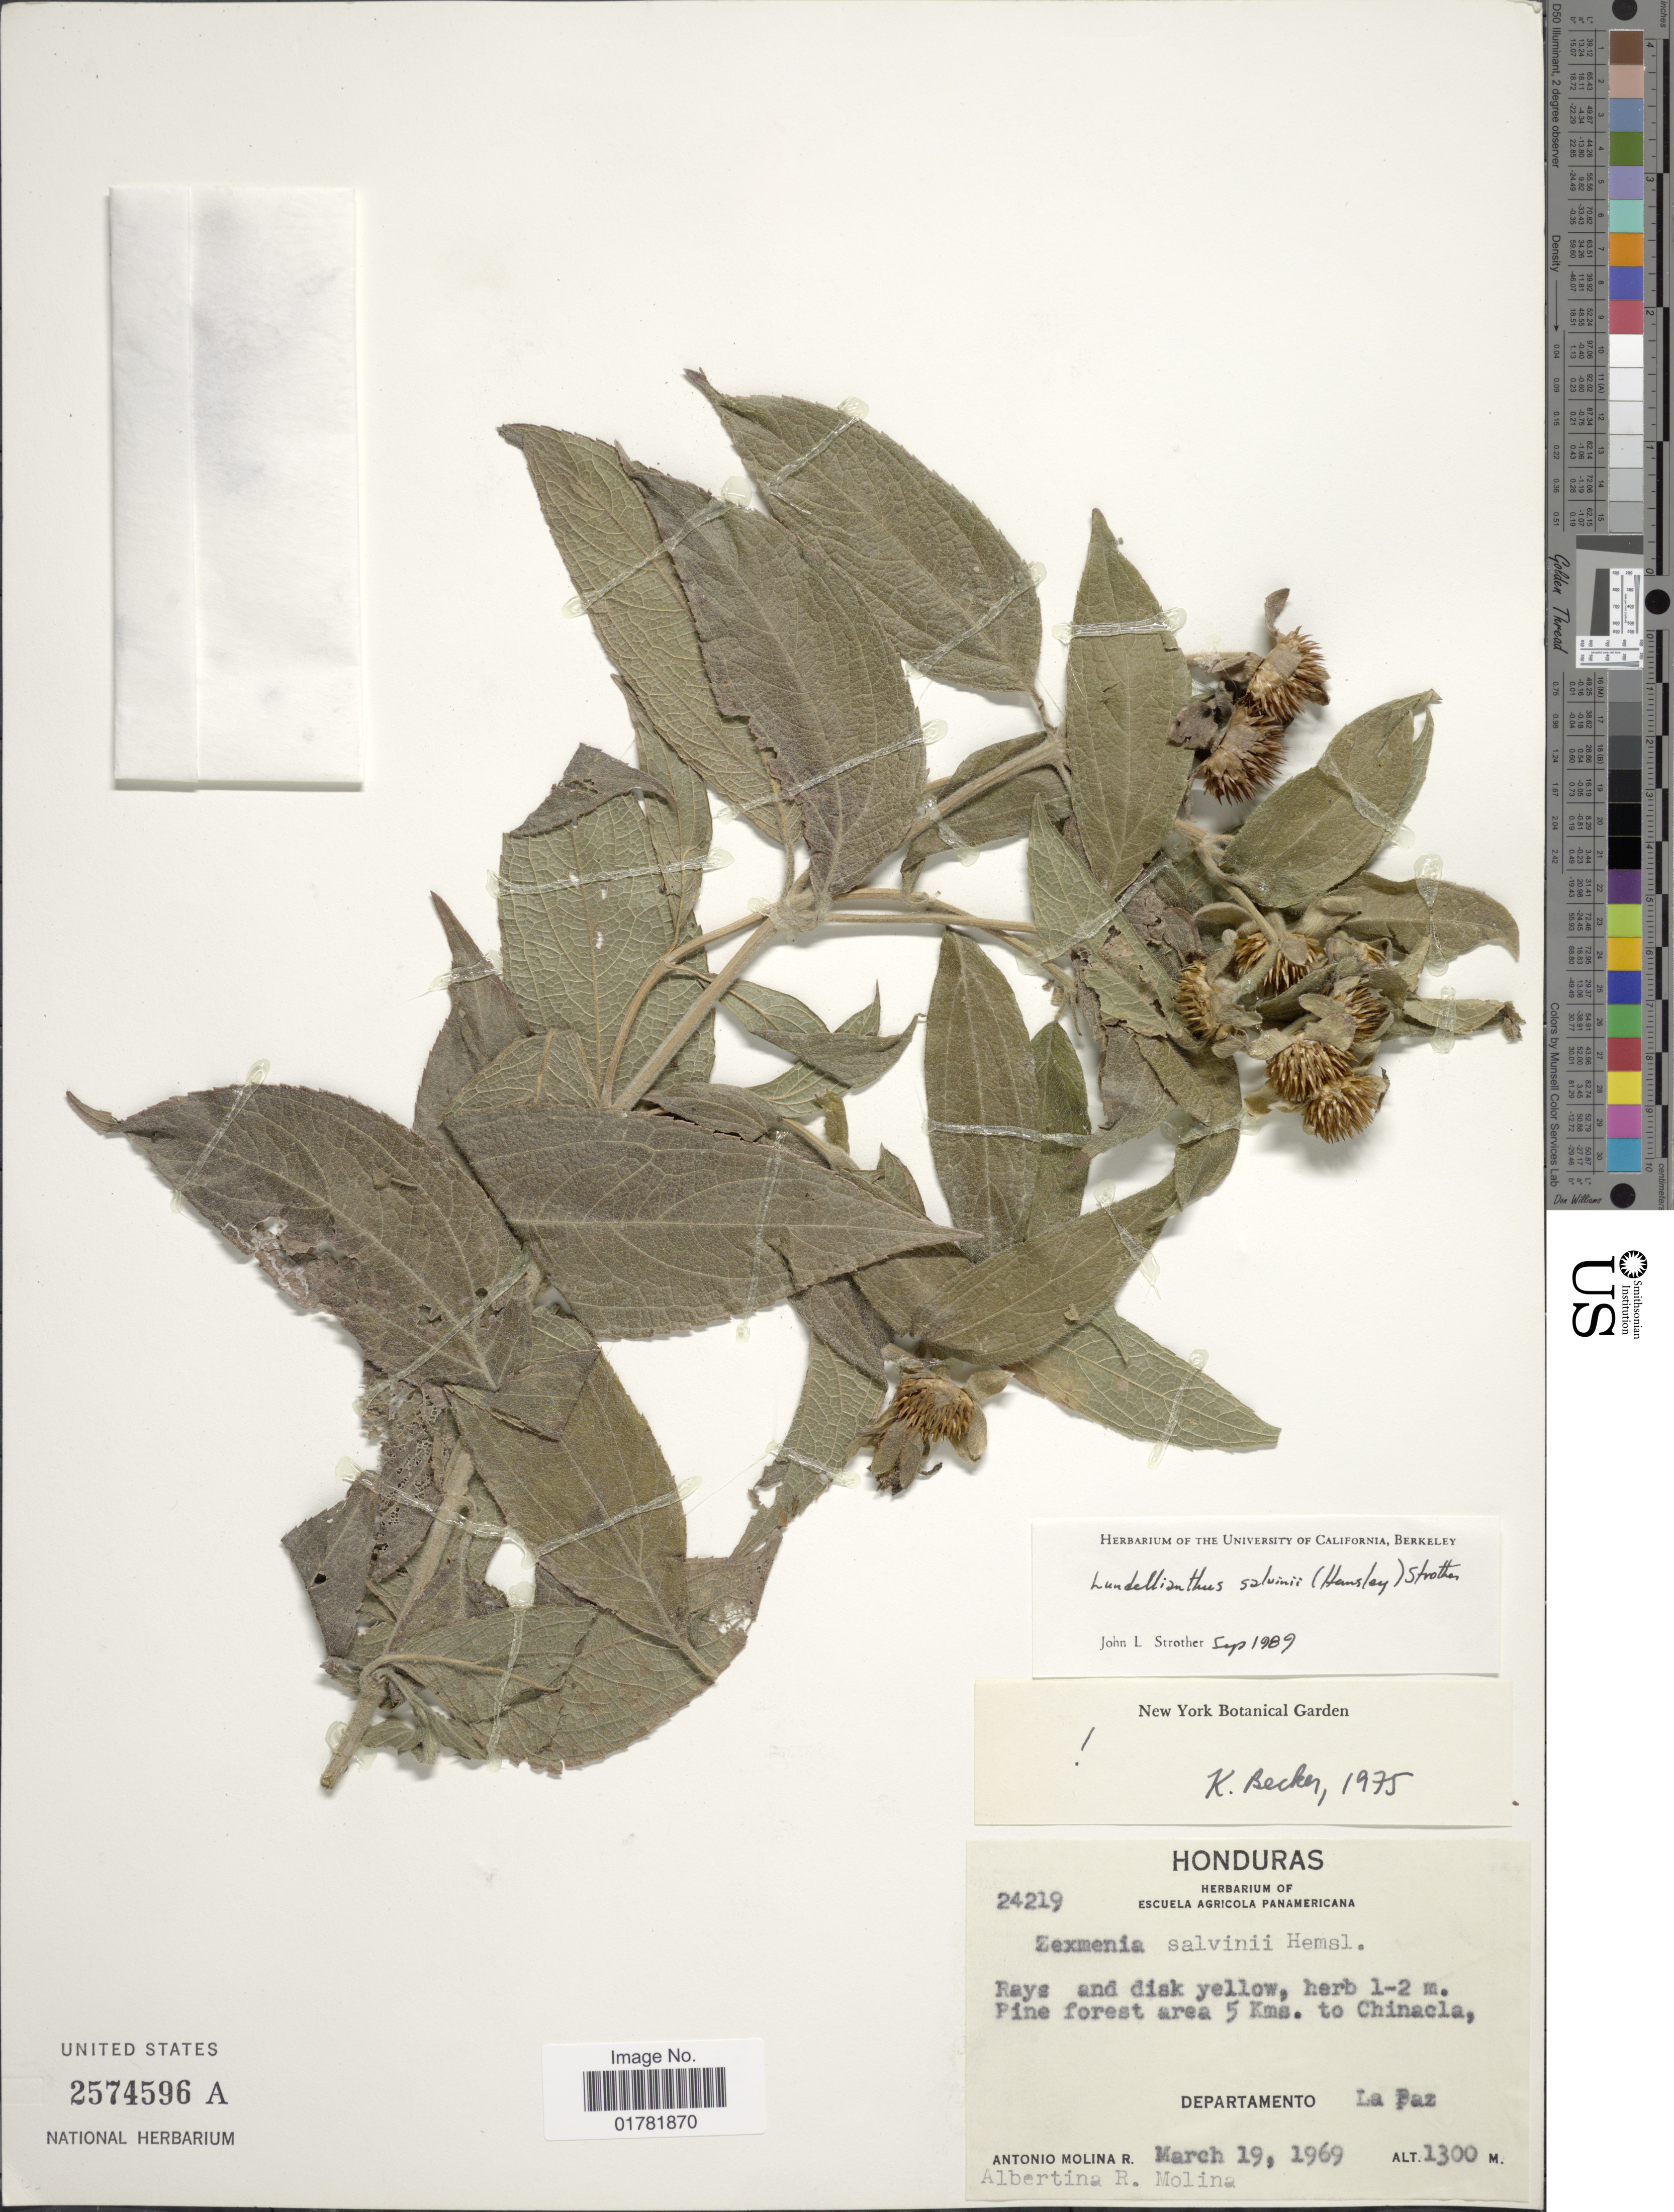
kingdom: Plantae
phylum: Tracheophyta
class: Magnoliopsida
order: Asterales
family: Asteraceae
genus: Lundellianthus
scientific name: Lundellianthus salvinii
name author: (Hemsl.) Strother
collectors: A. Molina R. & A. R. Molina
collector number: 24219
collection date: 1969-03-19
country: Honduras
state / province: La Paz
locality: Pine forest area 5 Kms to Chinacla, Departamento La Paz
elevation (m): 1300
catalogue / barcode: US 2574596A